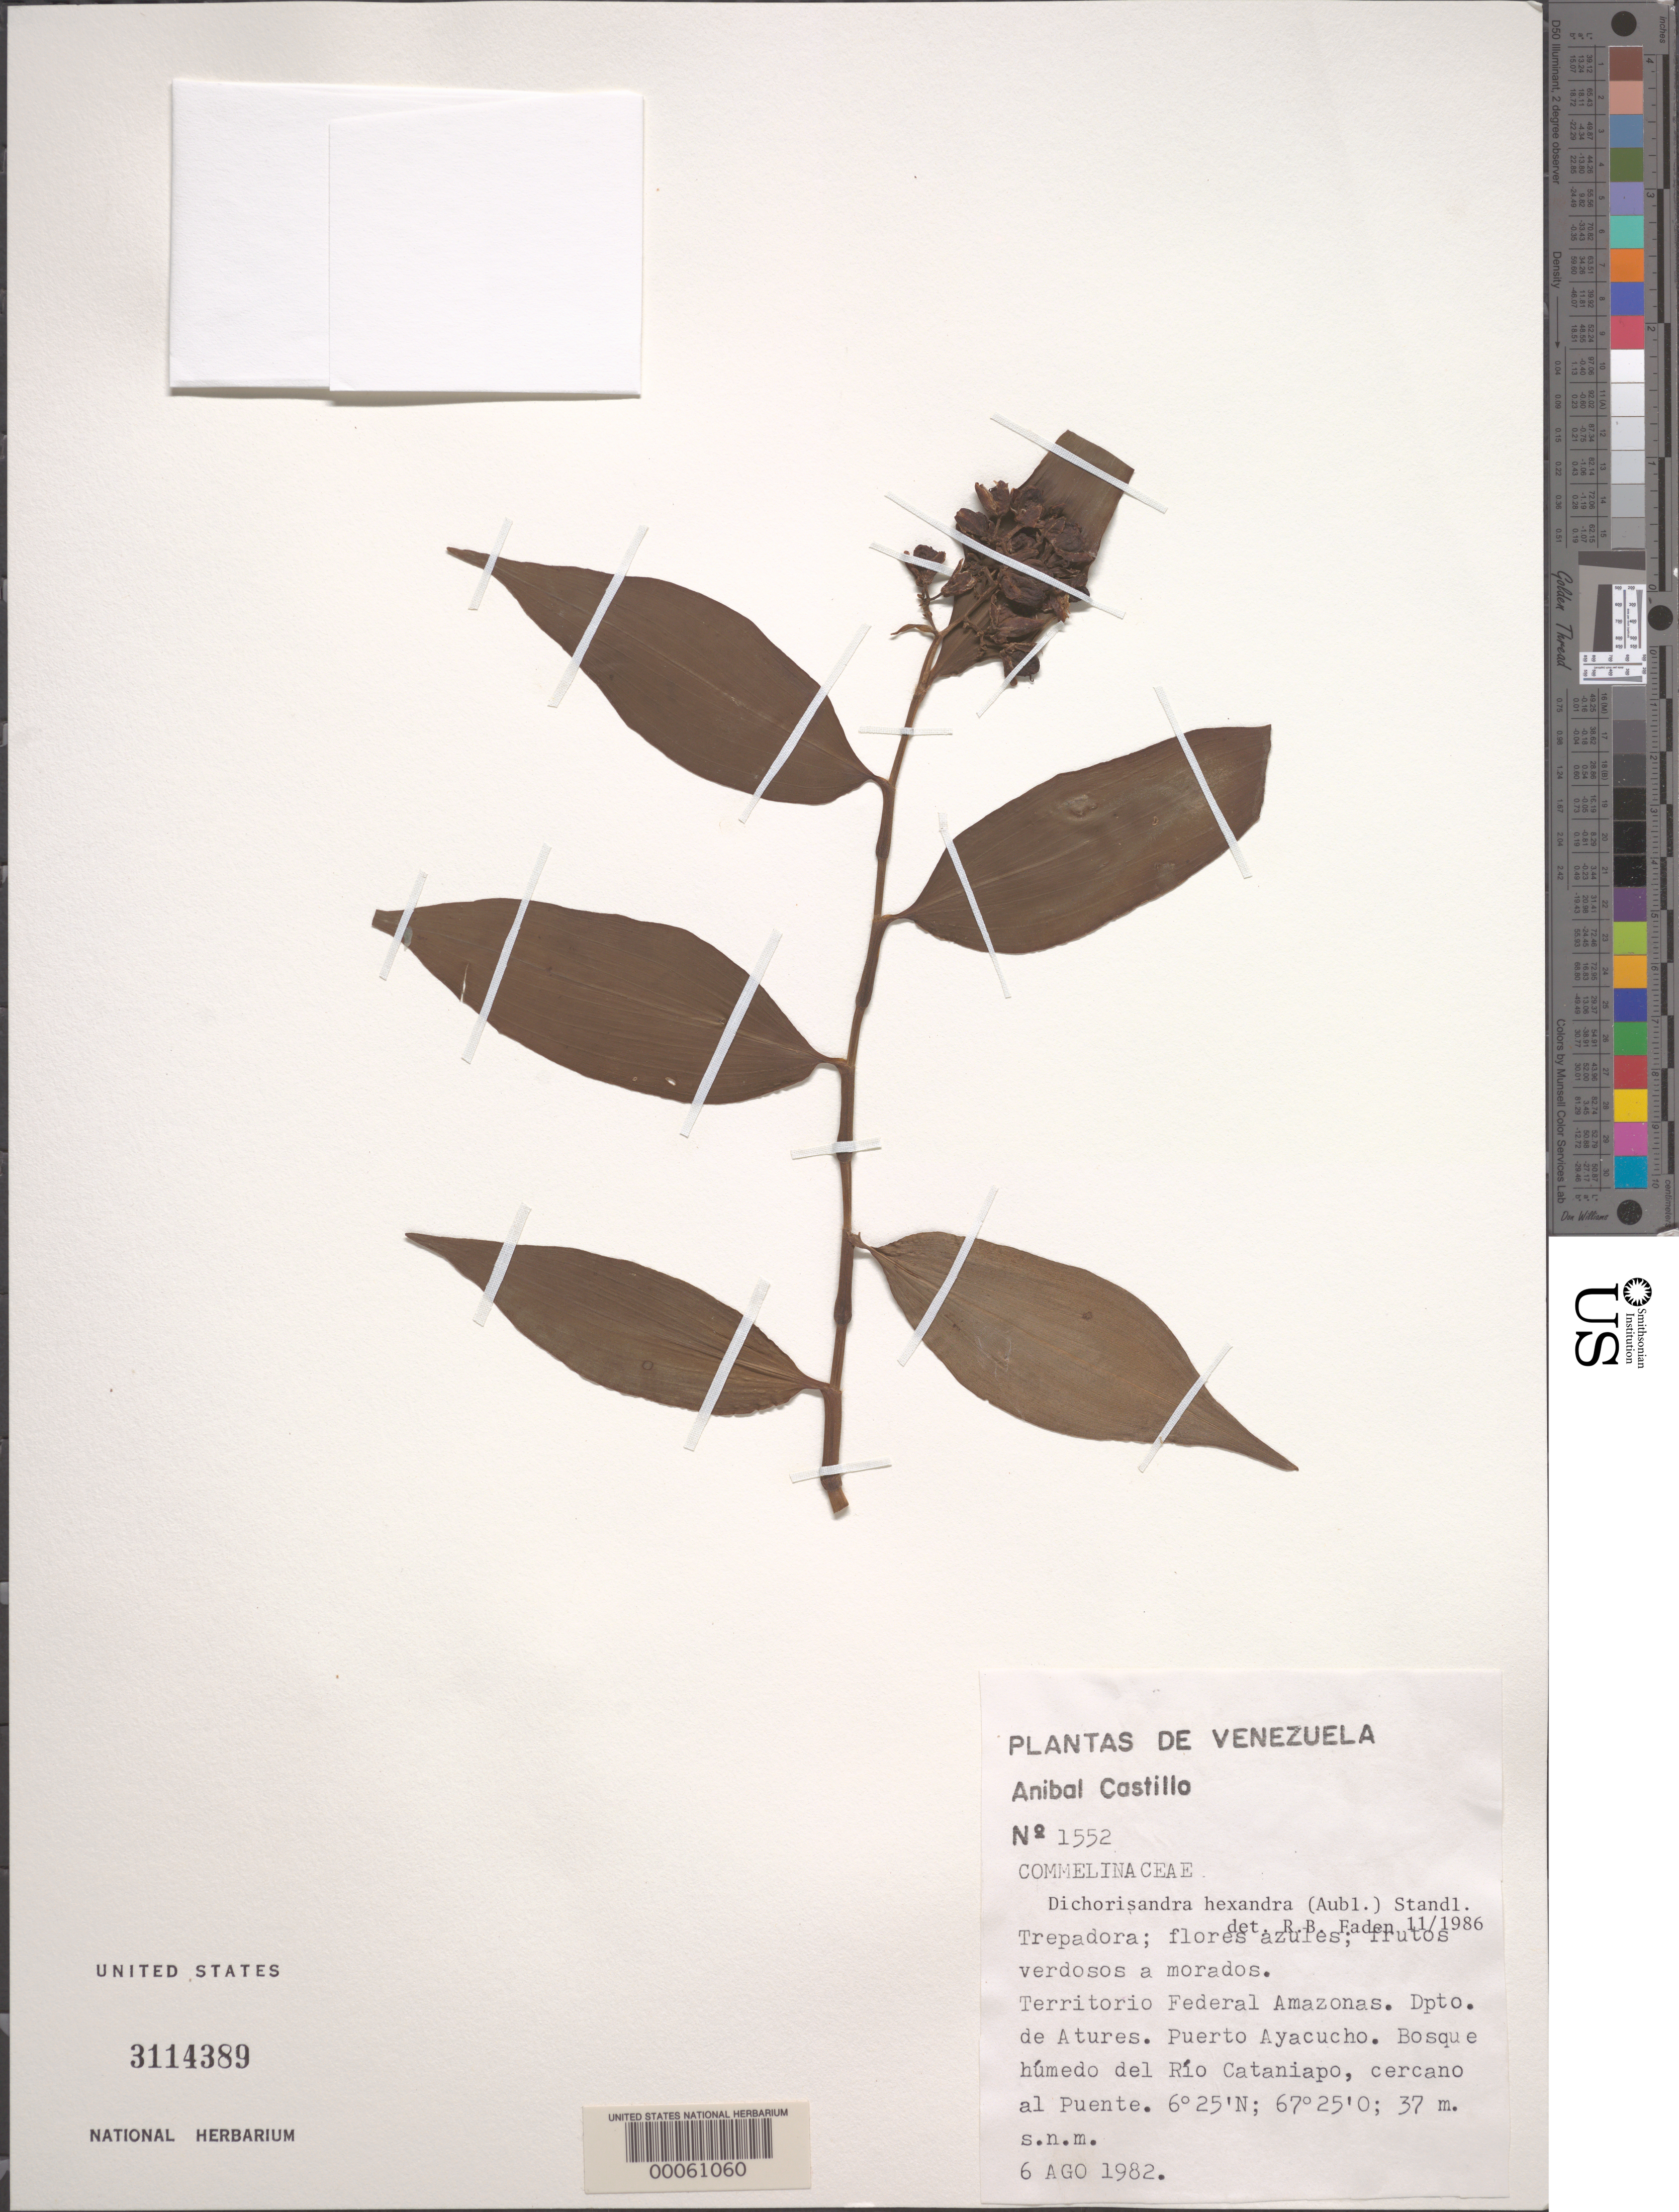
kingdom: Plantae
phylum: Tracheophyta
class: Liliopsida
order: Commelinales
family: Commelinaceae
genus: Dichorisandra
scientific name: Dichorisandra hexandra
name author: (Aubl.) Standl.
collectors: A. Castillo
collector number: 1552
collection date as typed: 06 Aug 1982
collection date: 1982-08-06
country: Venezuela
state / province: Amazonas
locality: Atures, puerto ayacucho, rio cataniapo, cercano al puente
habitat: Humid forest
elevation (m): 37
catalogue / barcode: US 3114389